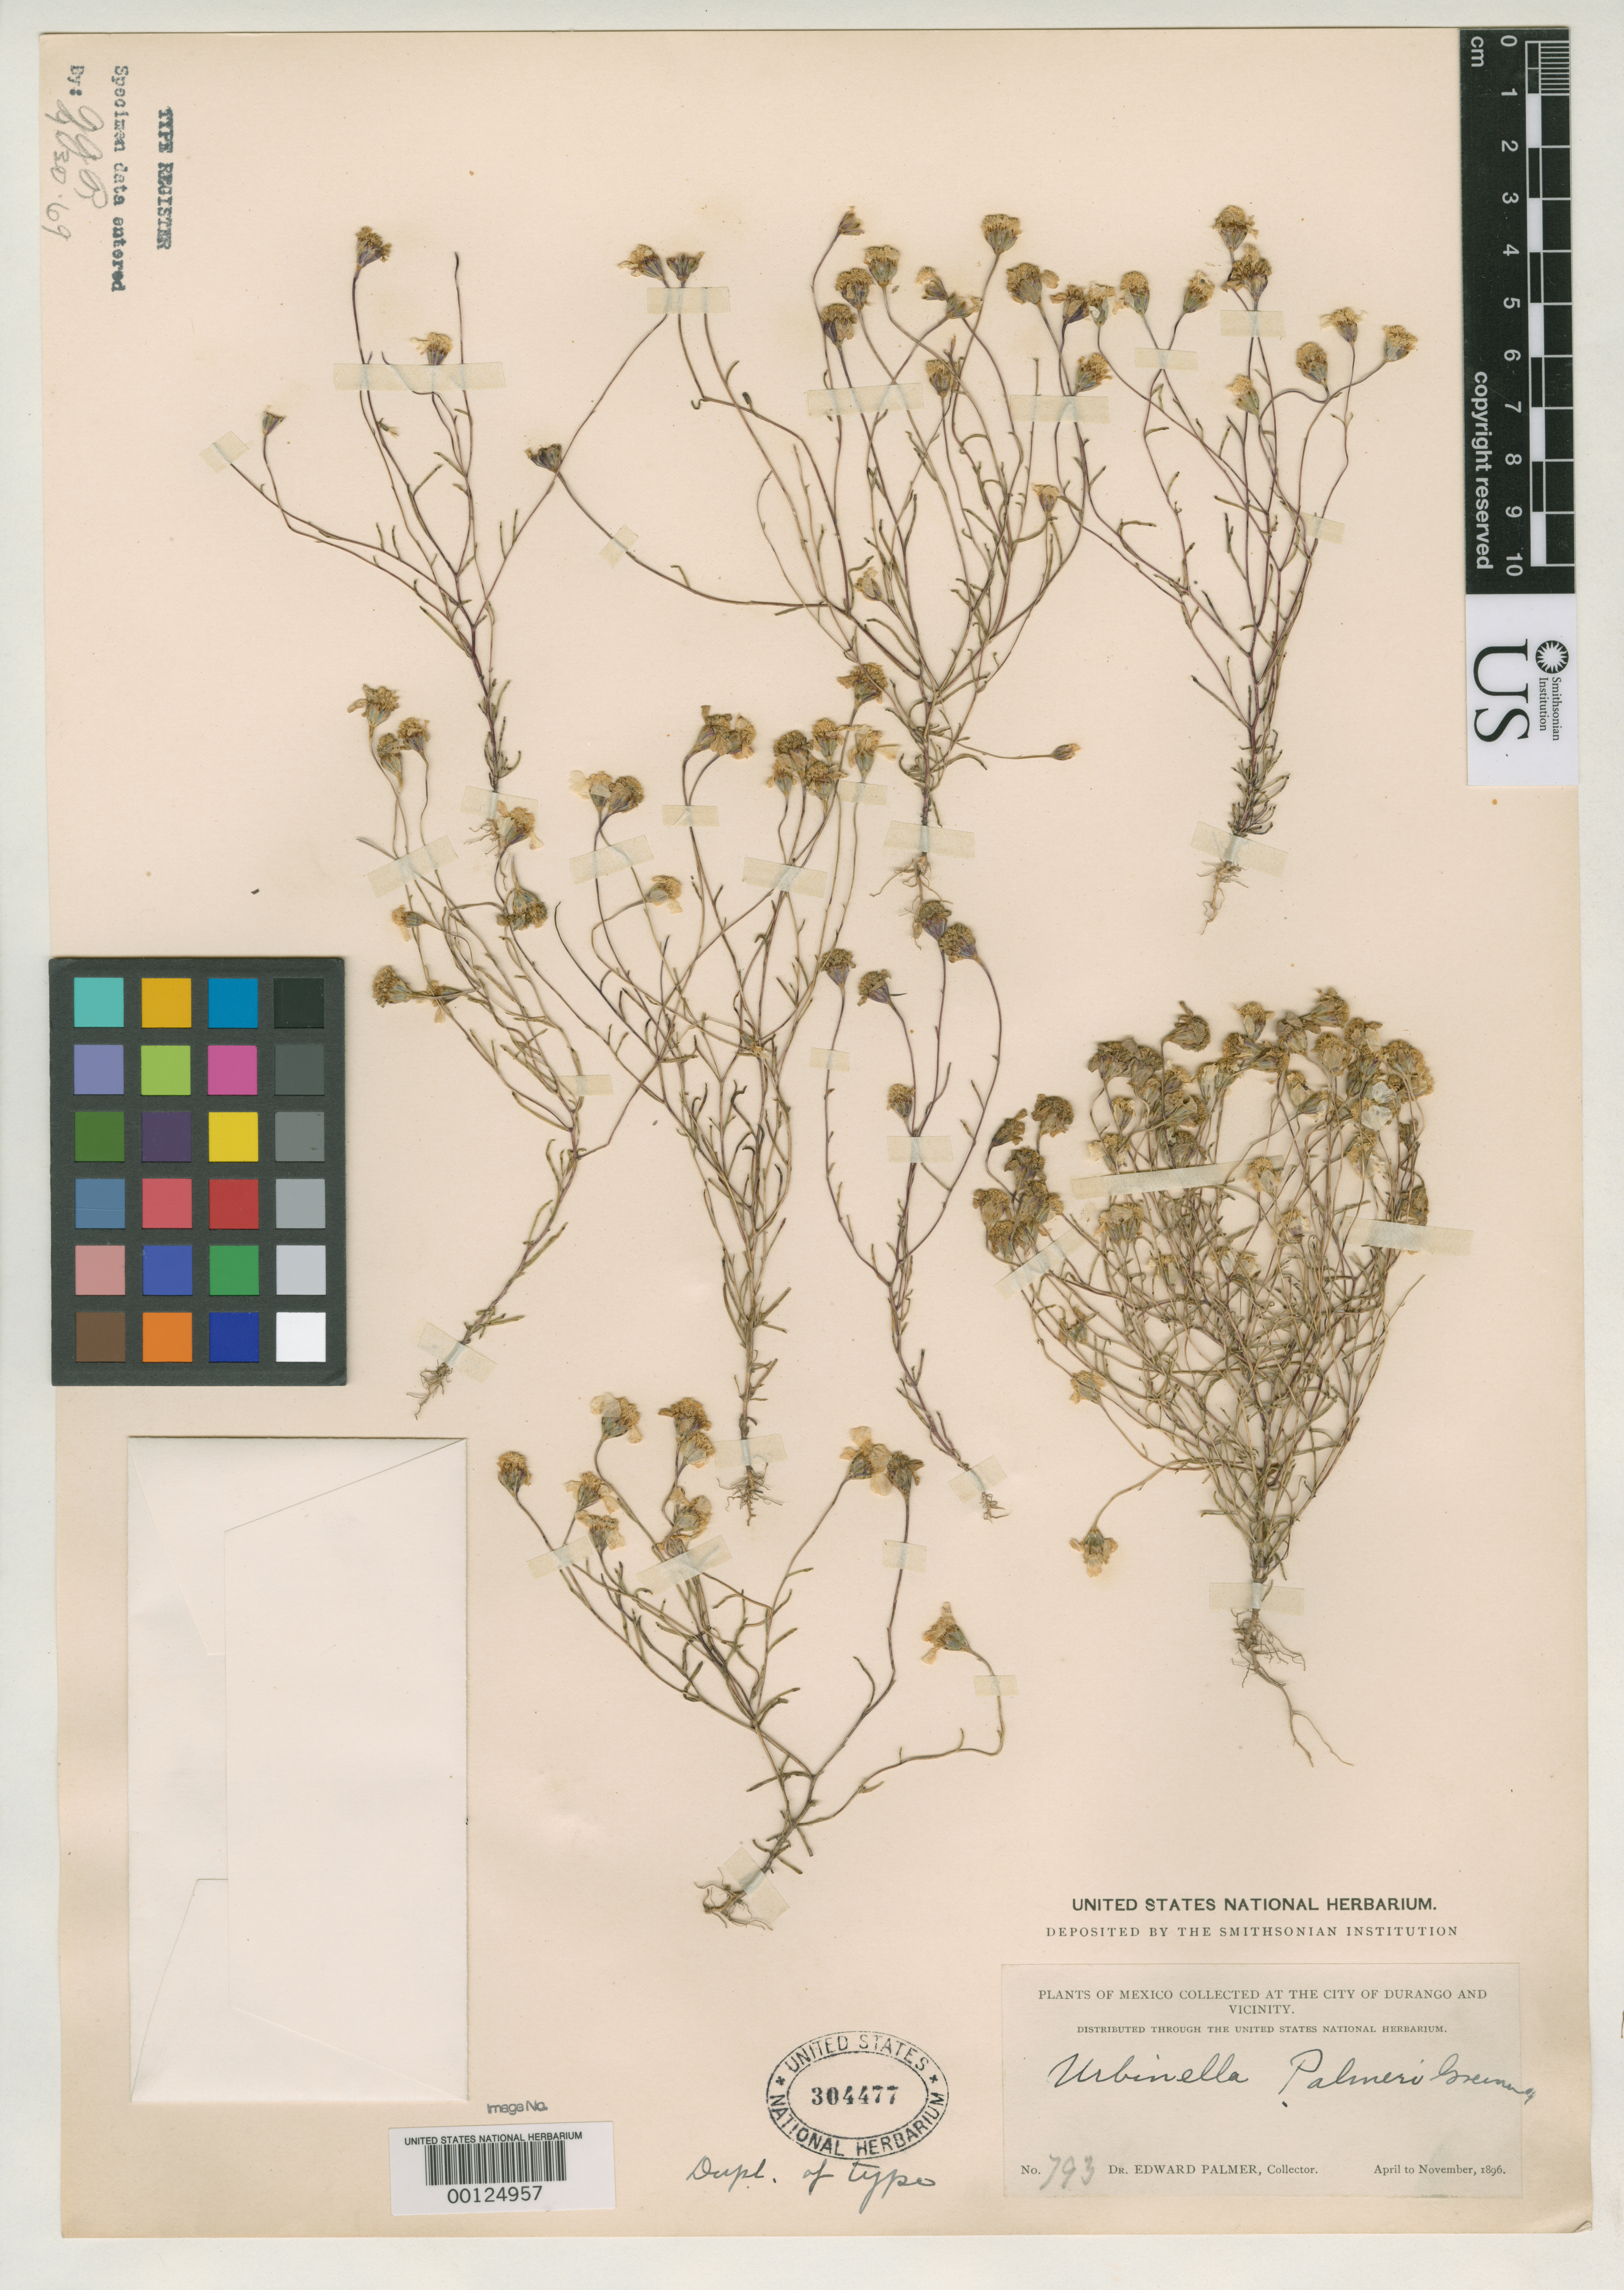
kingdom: Plantae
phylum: Tracheophyta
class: Magnoliopsida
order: Asterales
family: Asteraceae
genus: Urbinella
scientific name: Urbinella palmeri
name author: Greenm.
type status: Isotype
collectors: E. Palmer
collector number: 793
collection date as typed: Apr 1896 to -- Nov 1896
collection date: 1896-04/1896-11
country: Mexico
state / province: Durango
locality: Vicinity of the city of Durango.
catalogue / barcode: US 304477